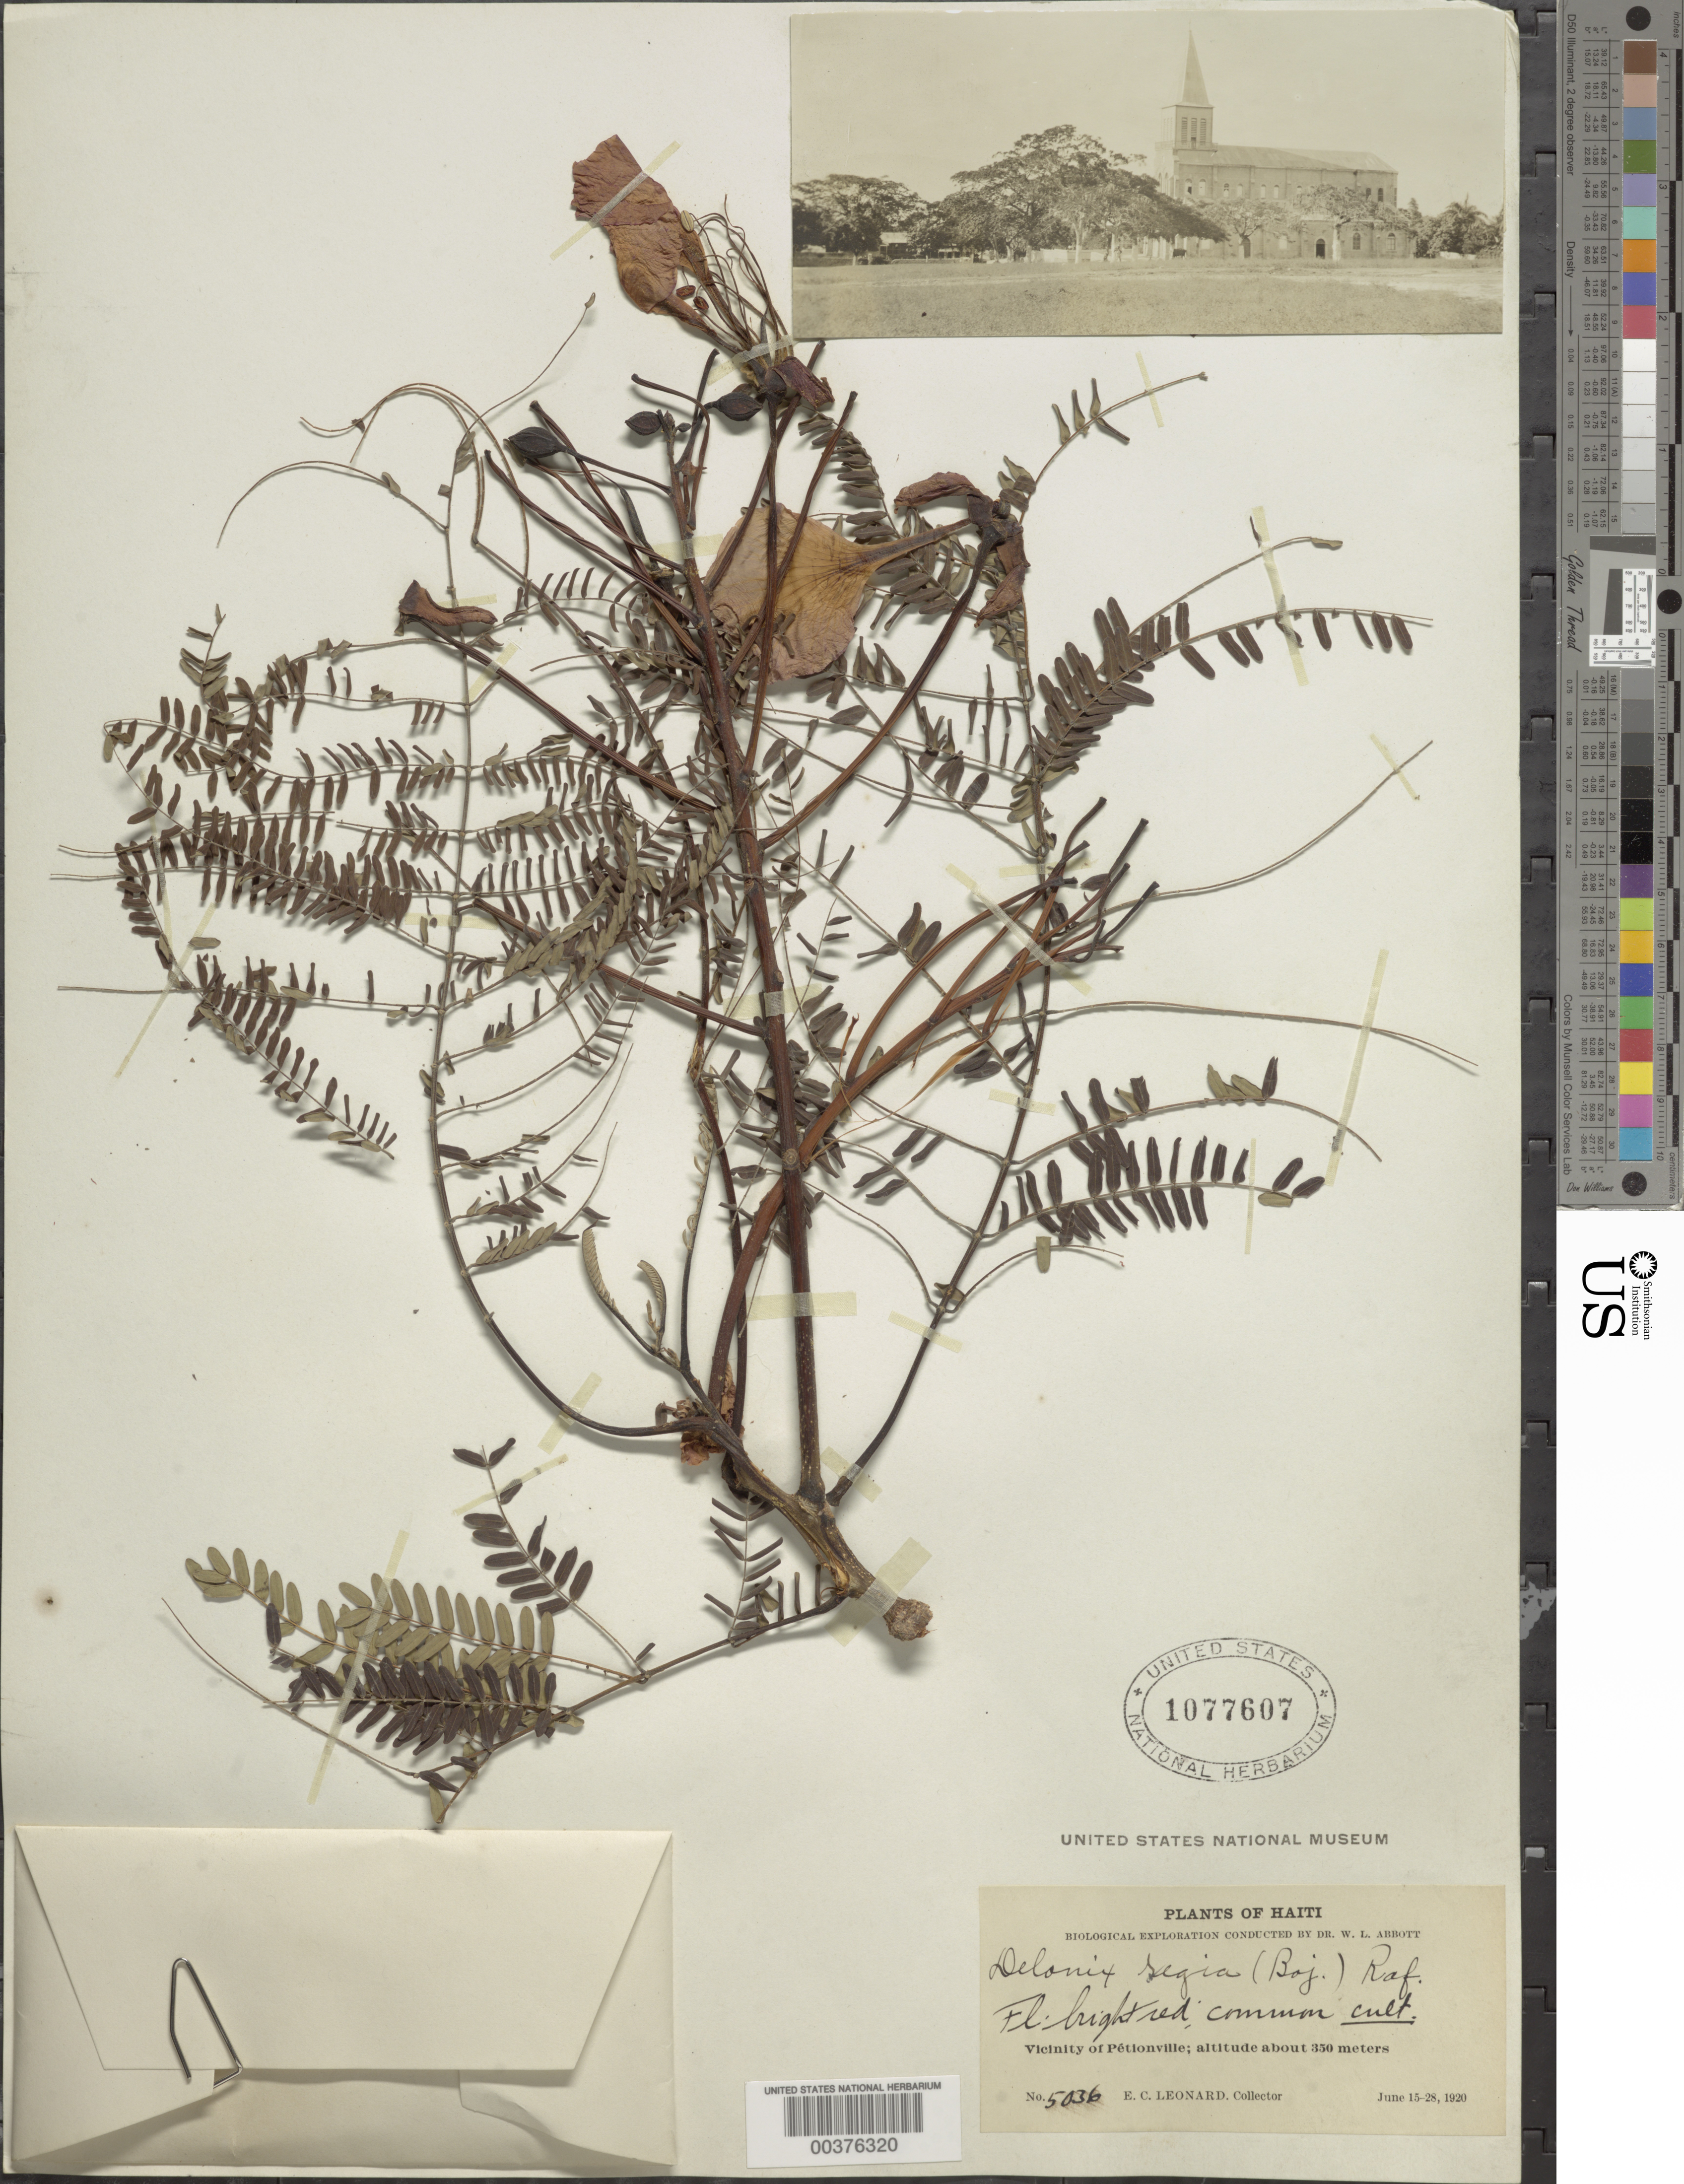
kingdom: Plantae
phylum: Tracheophyta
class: Magnoliopsida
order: Fabales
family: Fabaceae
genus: Delonix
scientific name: Delonix regia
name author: (Bojer ex Hook.) Raf.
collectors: E. C. Leonard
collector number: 5036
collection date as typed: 15 Jun 1920 to 28 Jun 1920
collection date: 1920-06-15/1920-06-28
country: Haiti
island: Hispaniola Island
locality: Vicinity of petionville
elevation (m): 330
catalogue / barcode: US 1077607